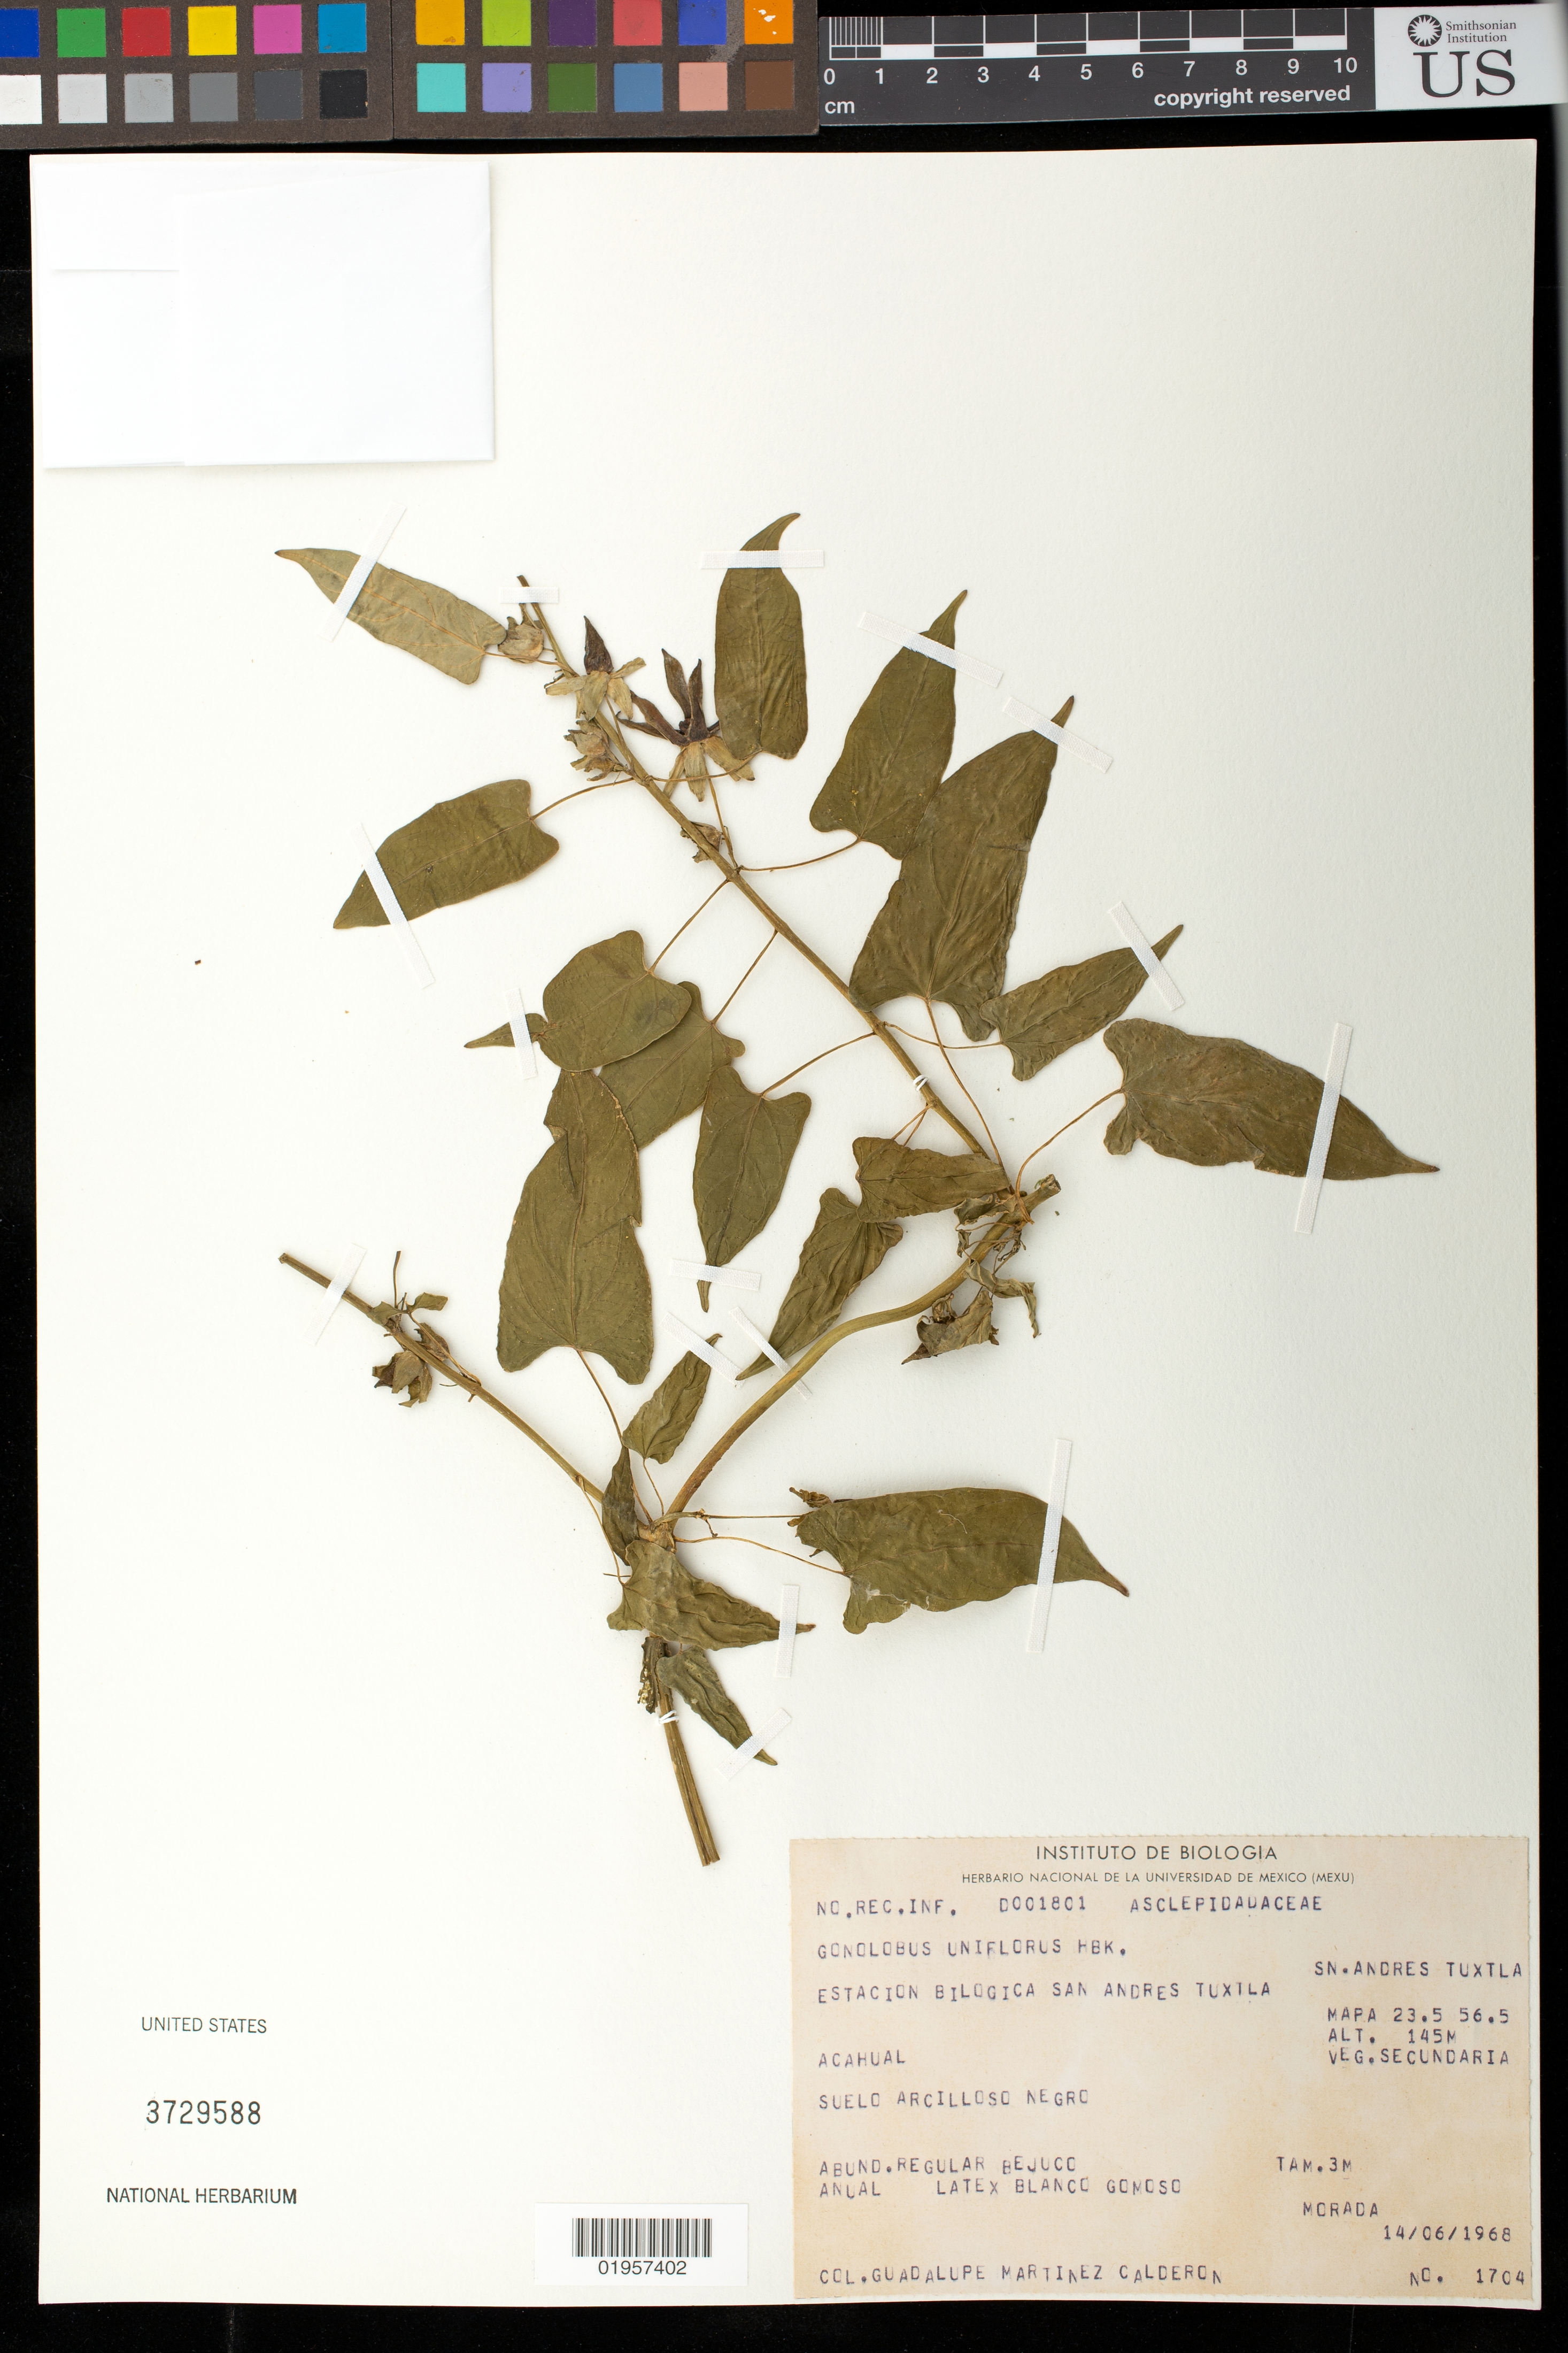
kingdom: Plantae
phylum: Tracheophyta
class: Magnoliopsida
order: Gentianales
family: Apocynaceae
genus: Gonolobus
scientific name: Gonolobus uniflorus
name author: Kunth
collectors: G. Martínez Calderón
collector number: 1704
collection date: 1968-06-14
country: Mexico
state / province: Veracruz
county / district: San Andrés Tuxtla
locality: Acahual, Estacion Biologica San Andrés Tuxtla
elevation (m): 145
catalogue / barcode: US 3729588